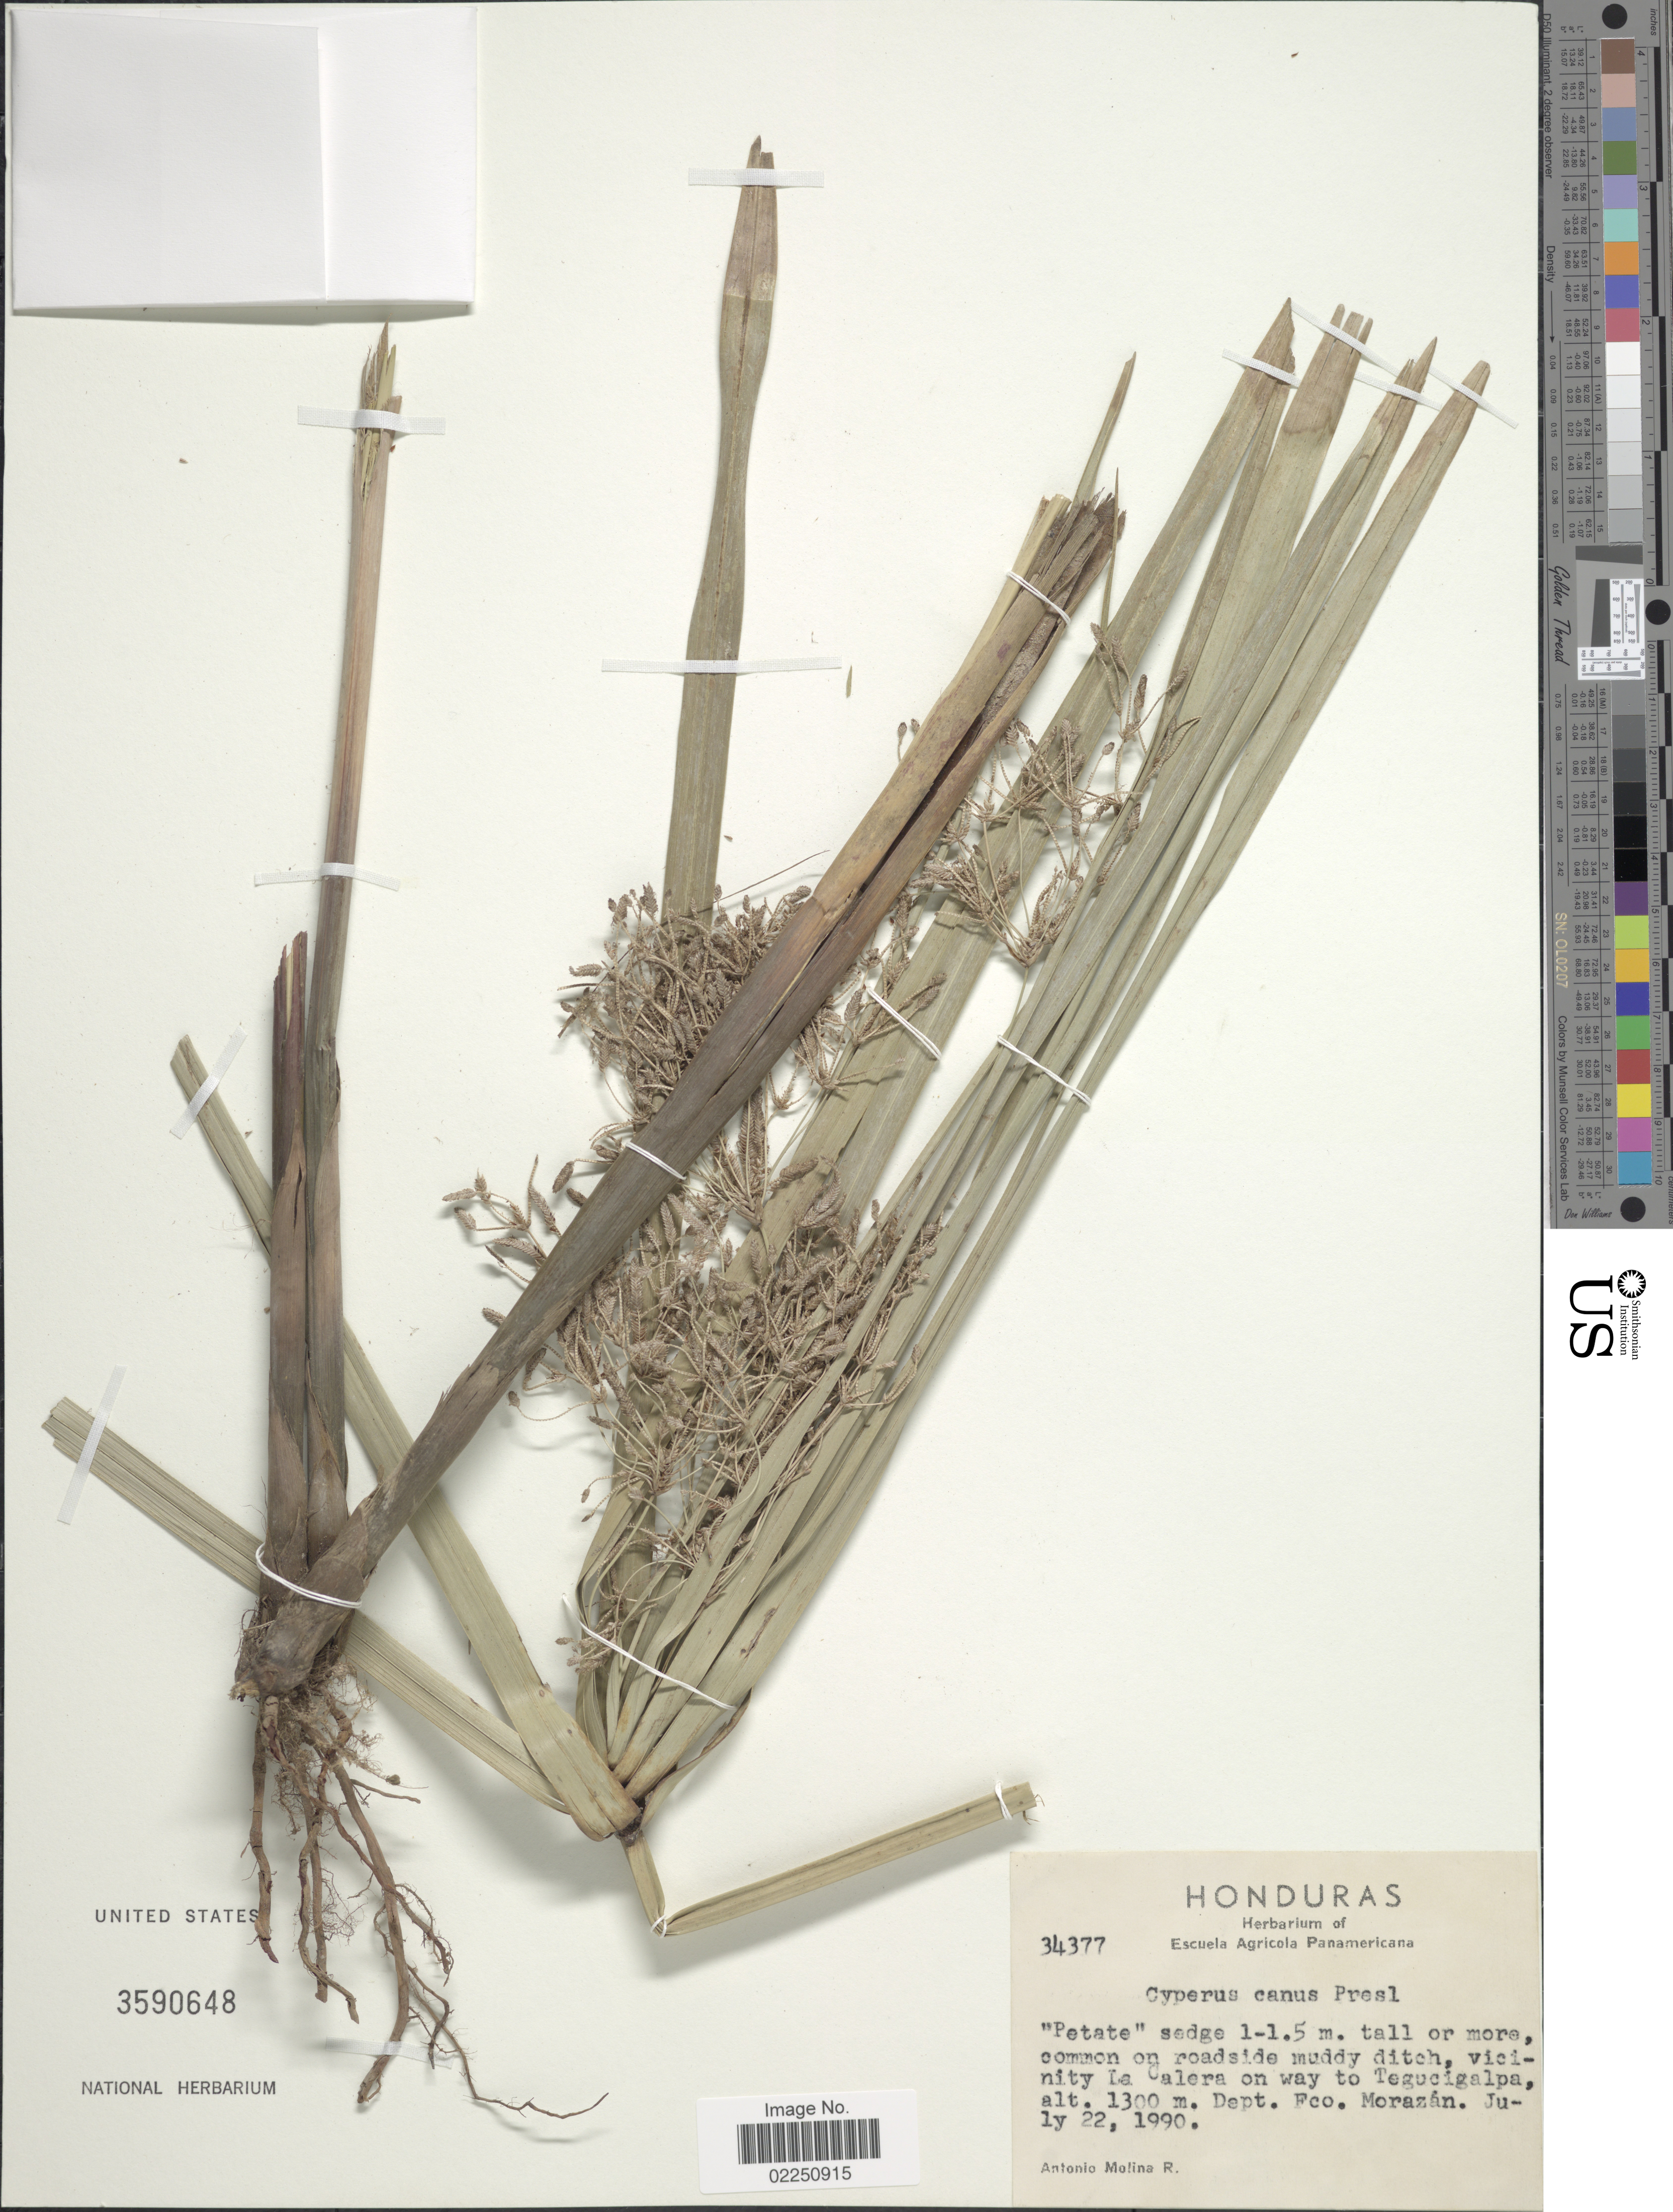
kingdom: Plantae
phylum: Tracheophyta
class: Liliopsida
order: Poales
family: Cyperaceae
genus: Cyperus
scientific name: Cyperus canus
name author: J. Presl & C. Presl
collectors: A. Molina R.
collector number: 34377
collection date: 1990-07-22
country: Honduras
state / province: Fco. Morazán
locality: Vicinity of La Calera on way to Tegucigalpa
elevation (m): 1300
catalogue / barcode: US 3590648